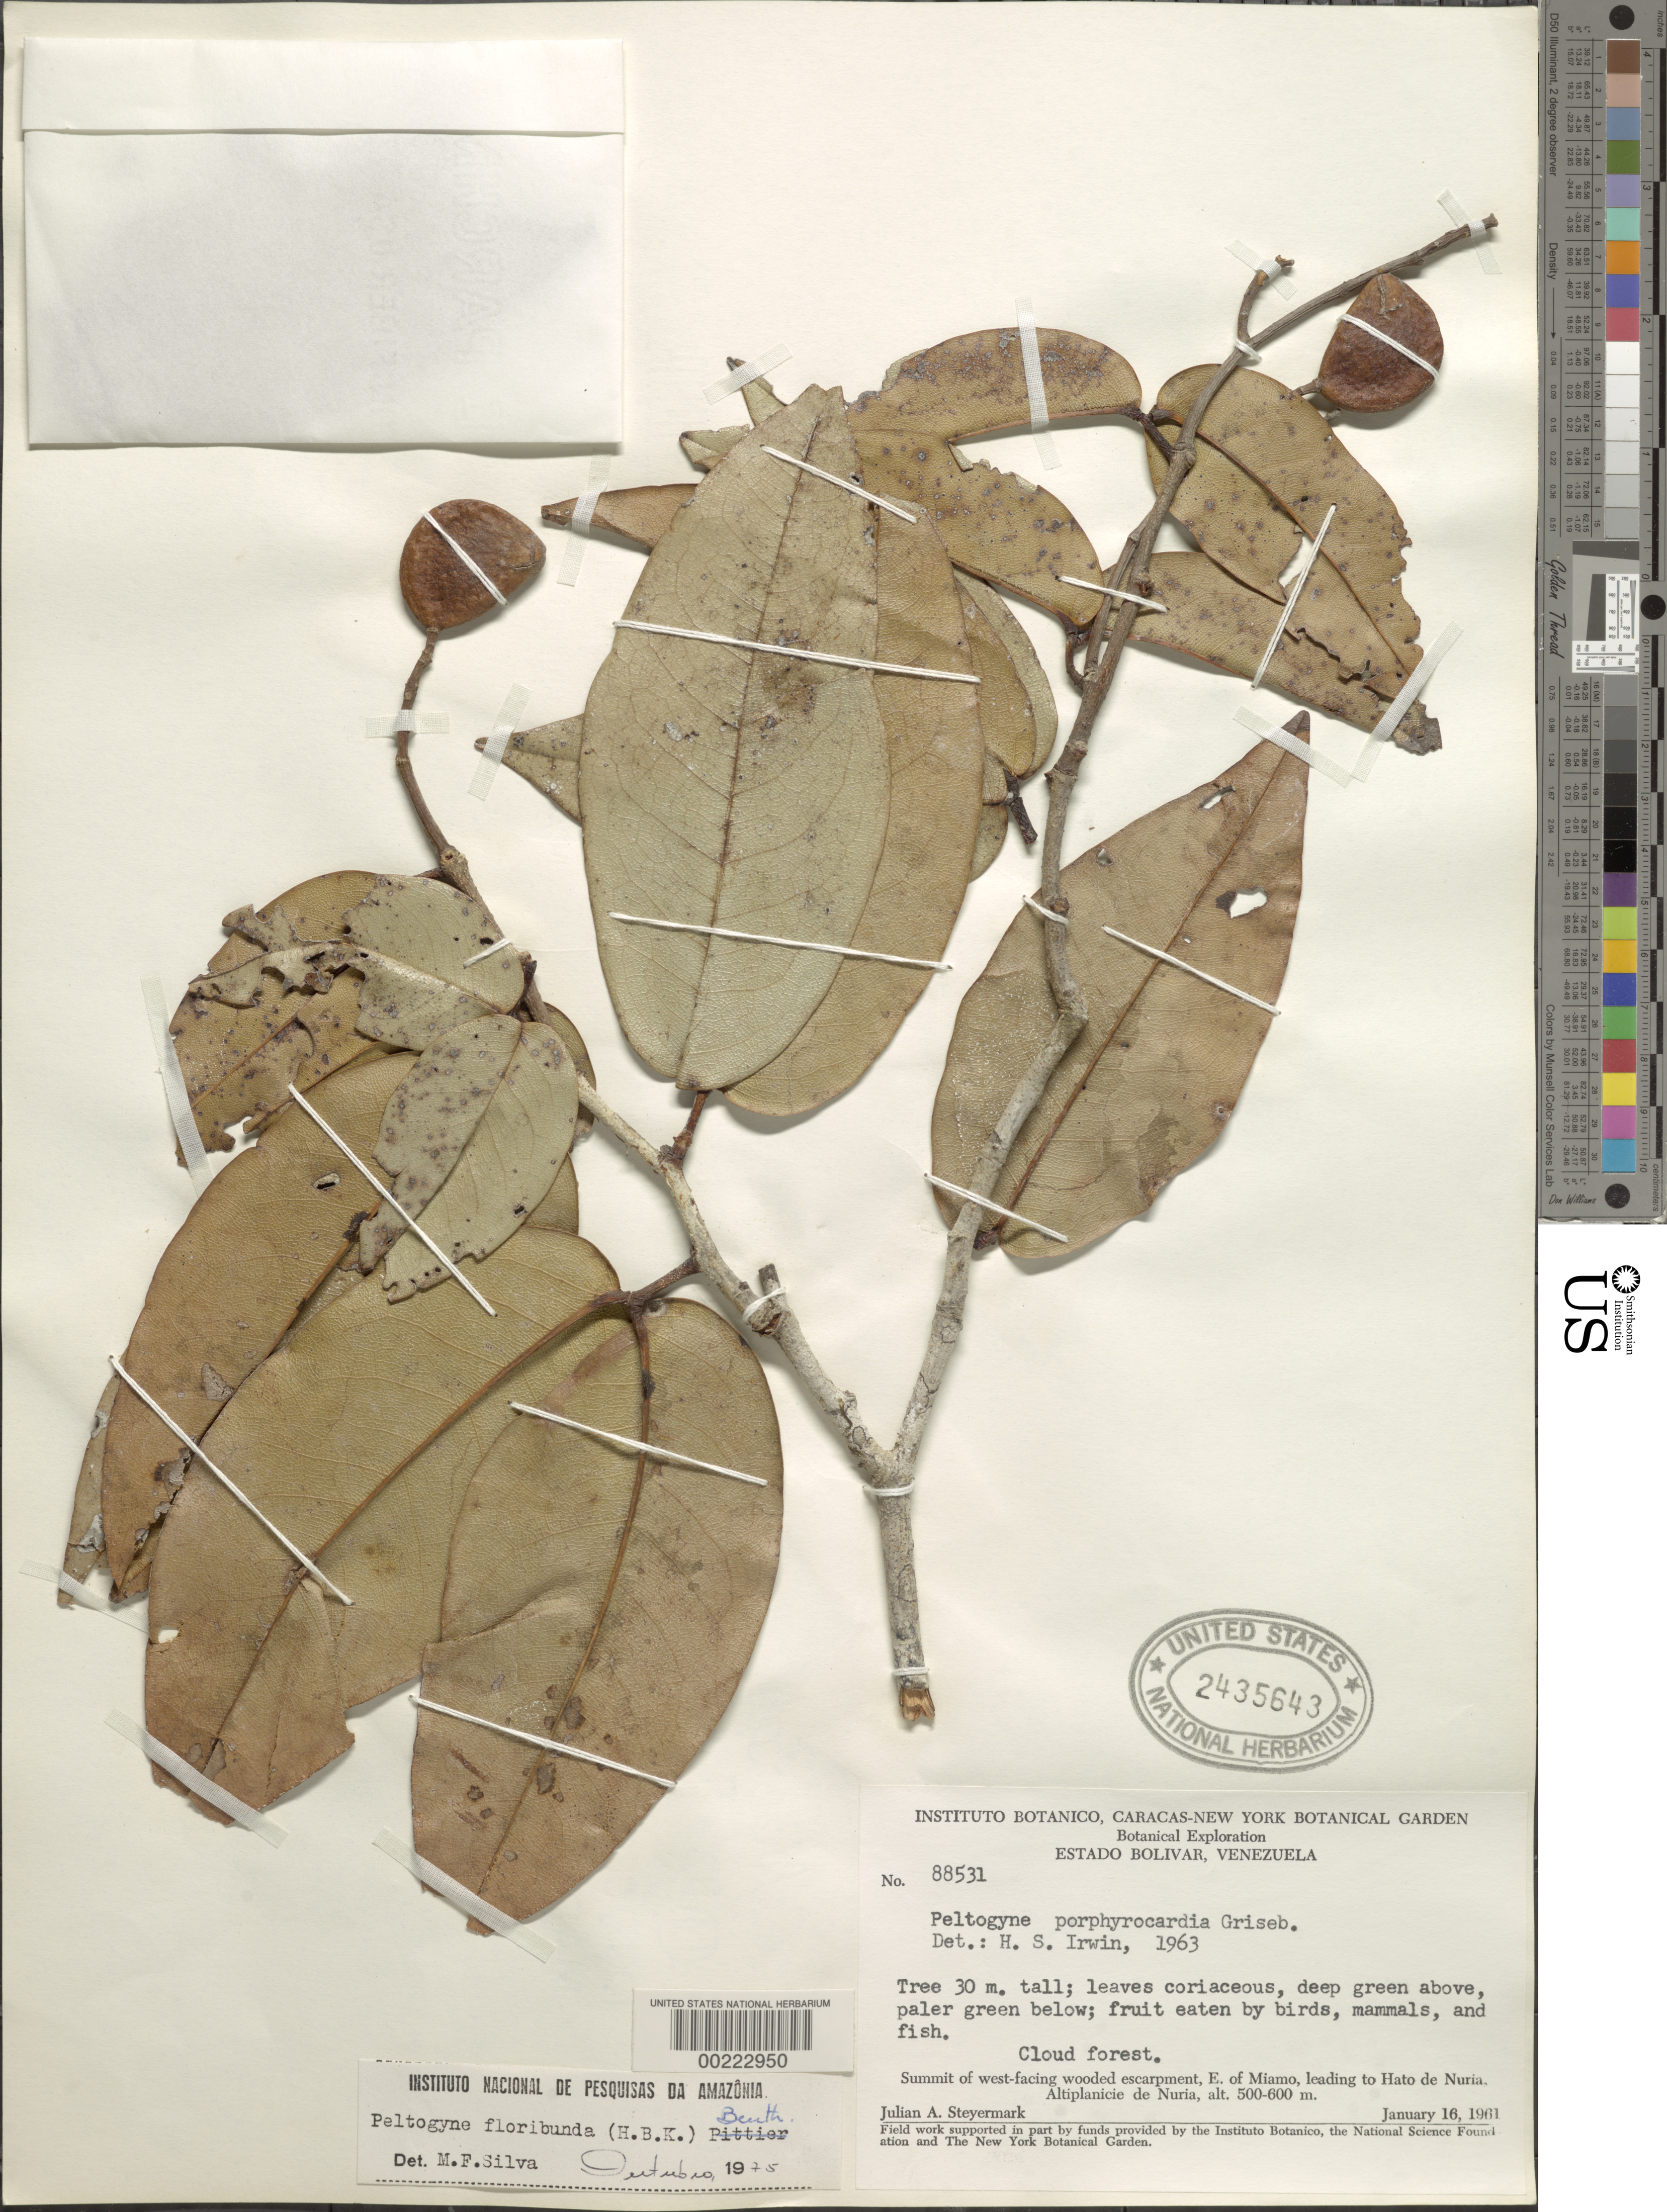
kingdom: Plantae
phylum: Tracheophyta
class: Magnoliopsida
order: Fabales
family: Fabaceae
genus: Peltogyne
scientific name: Peltogyne porphyrocardia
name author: Griseb. ex Benth.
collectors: J. Steyermark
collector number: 88531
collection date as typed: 16 Jan 1961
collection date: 1961-01-16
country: Venezuela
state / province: Bolivar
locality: Summit of w-facing wooded escarpment, e of miamo, leading to hato de nuria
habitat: Cloud forest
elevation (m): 500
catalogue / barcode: US 2435643